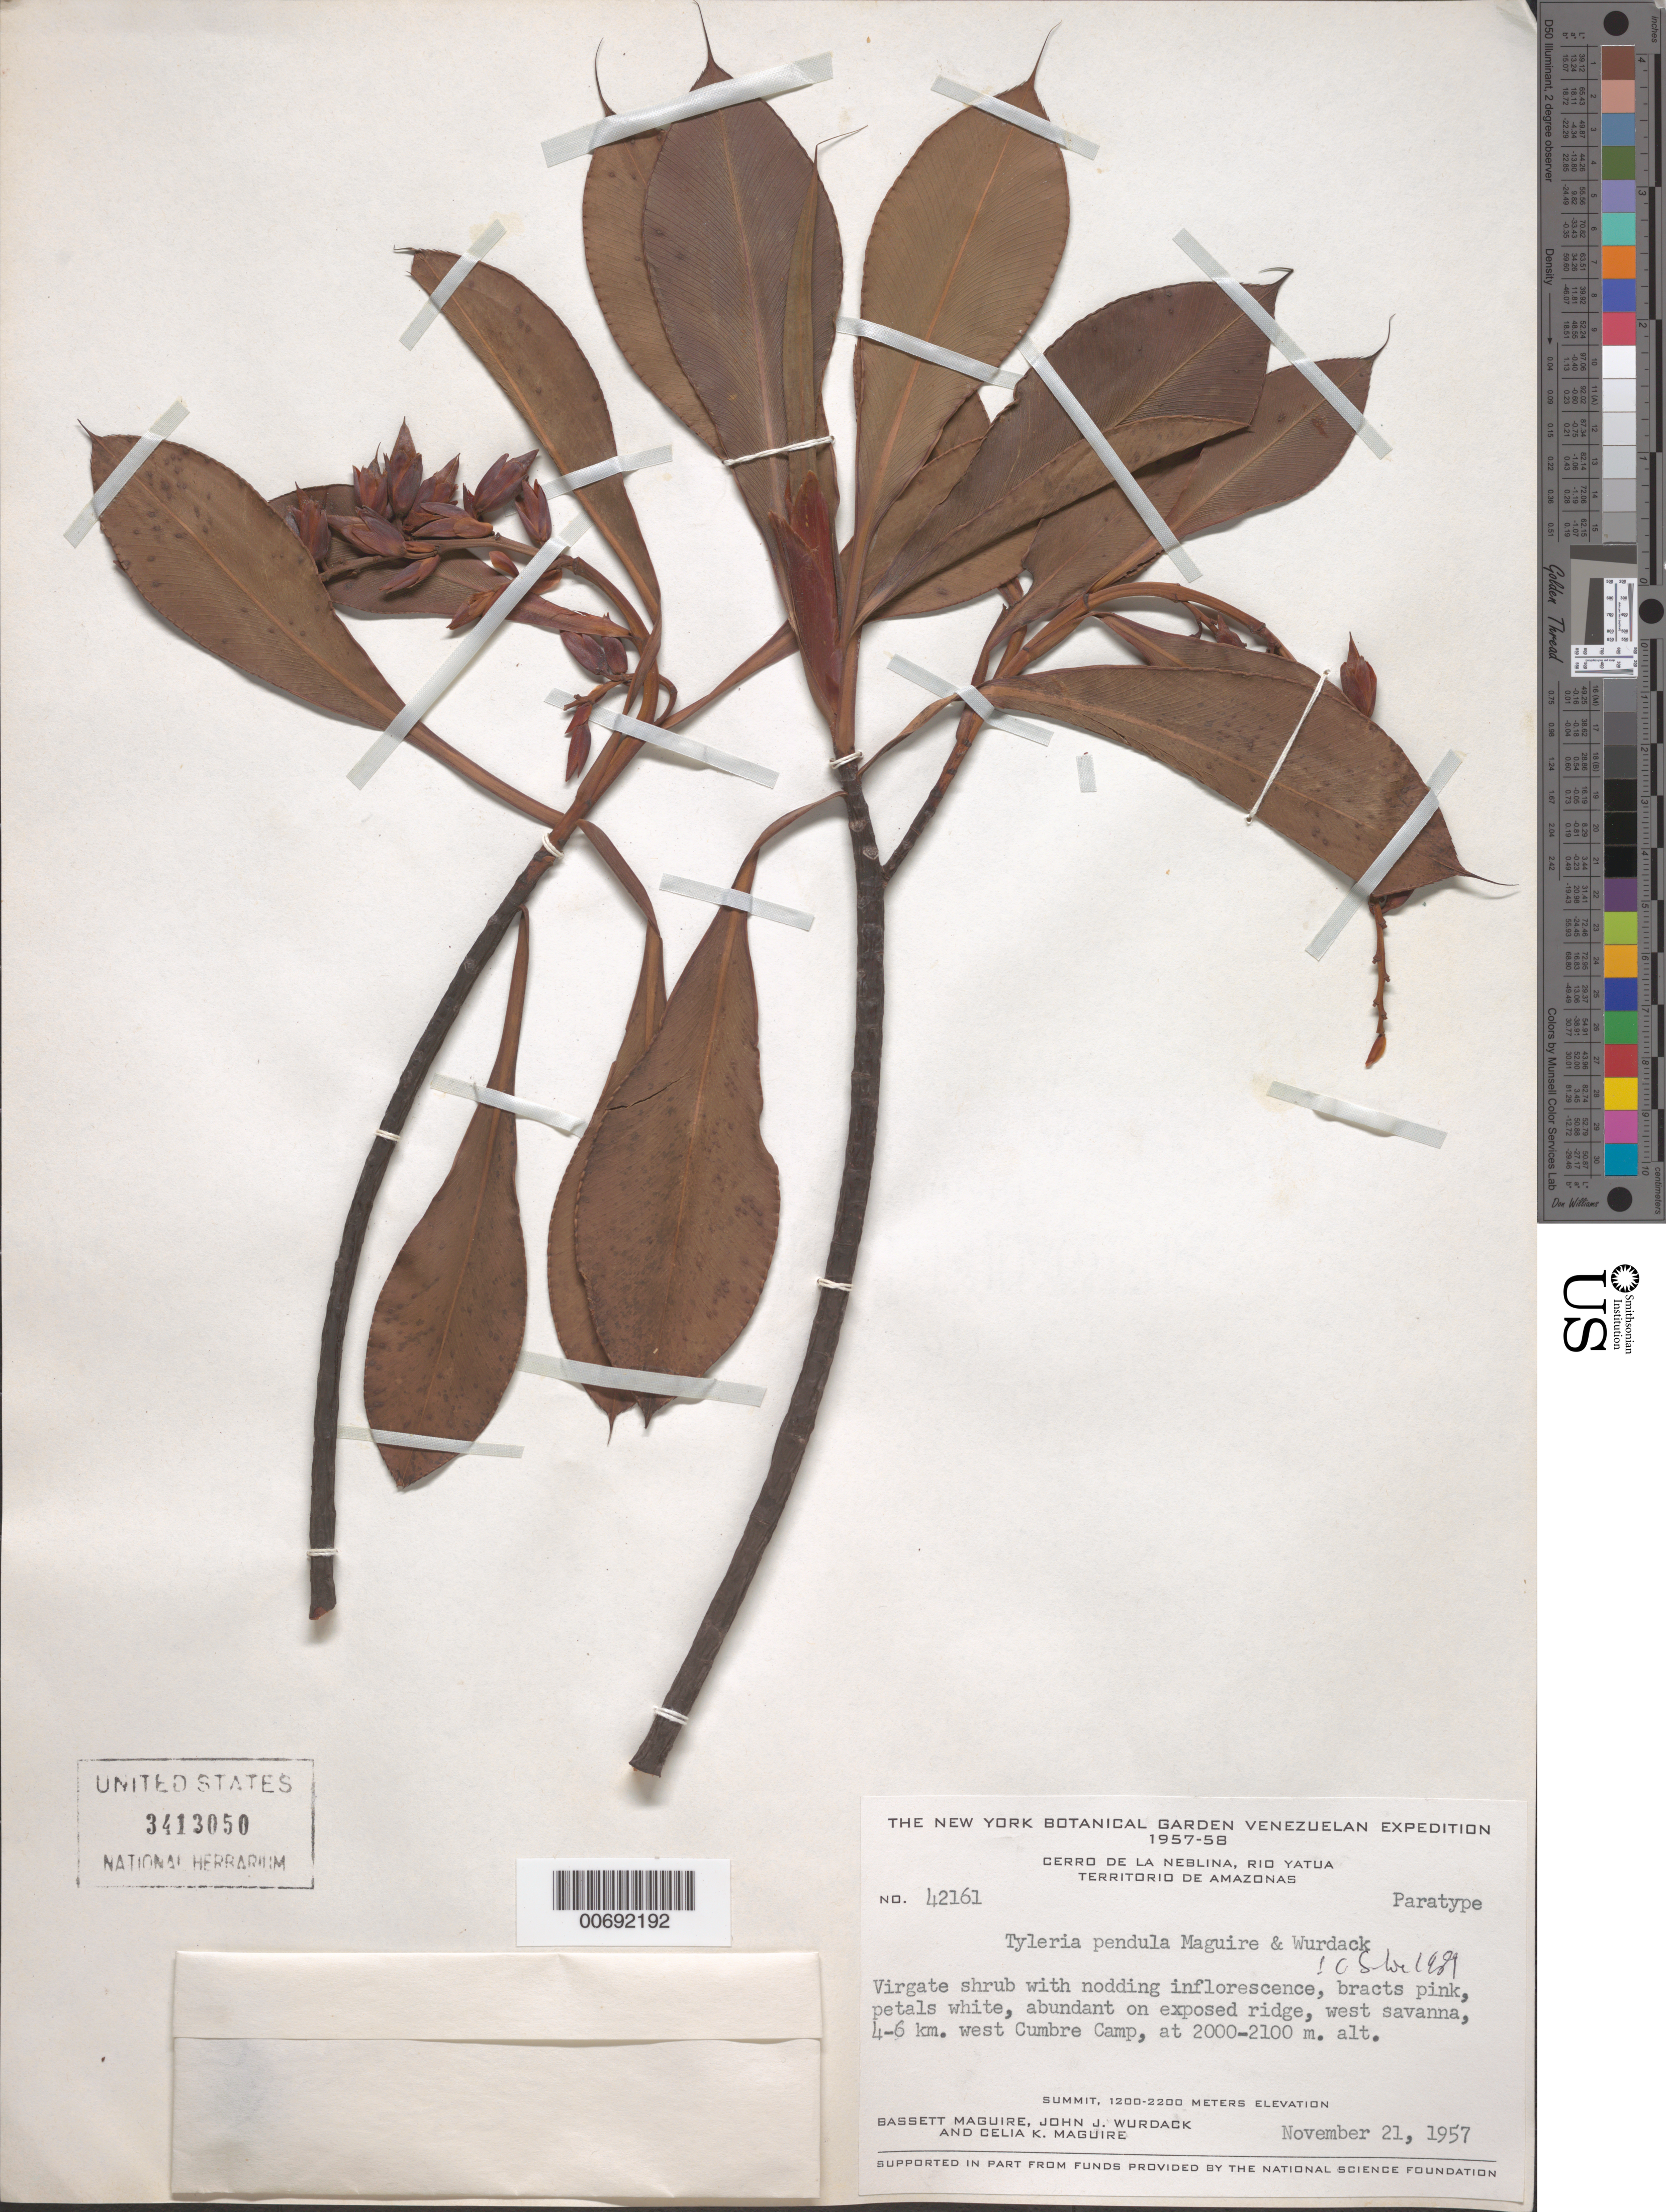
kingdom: Plantae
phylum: Tracheophyta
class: Magnoliopsida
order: Malpighiales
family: Ochnaceae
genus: Tyleria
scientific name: Tyleria pendula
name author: Maguire & Wurdack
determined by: Sastre, C. H. L.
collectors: B. Maguire, J. J. Wurdack & C. K. Maguire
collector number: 42161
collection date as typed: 21-Nov-57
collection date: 1957-11-21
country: Venezuela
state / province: Amazonas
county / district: Río Negro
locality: Cerro de la Neblina, Río Yatua, 4-6 km W of Cumbre Camp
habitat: Exposed ridge, west savanna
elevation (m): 1200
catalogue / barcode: US 3413050